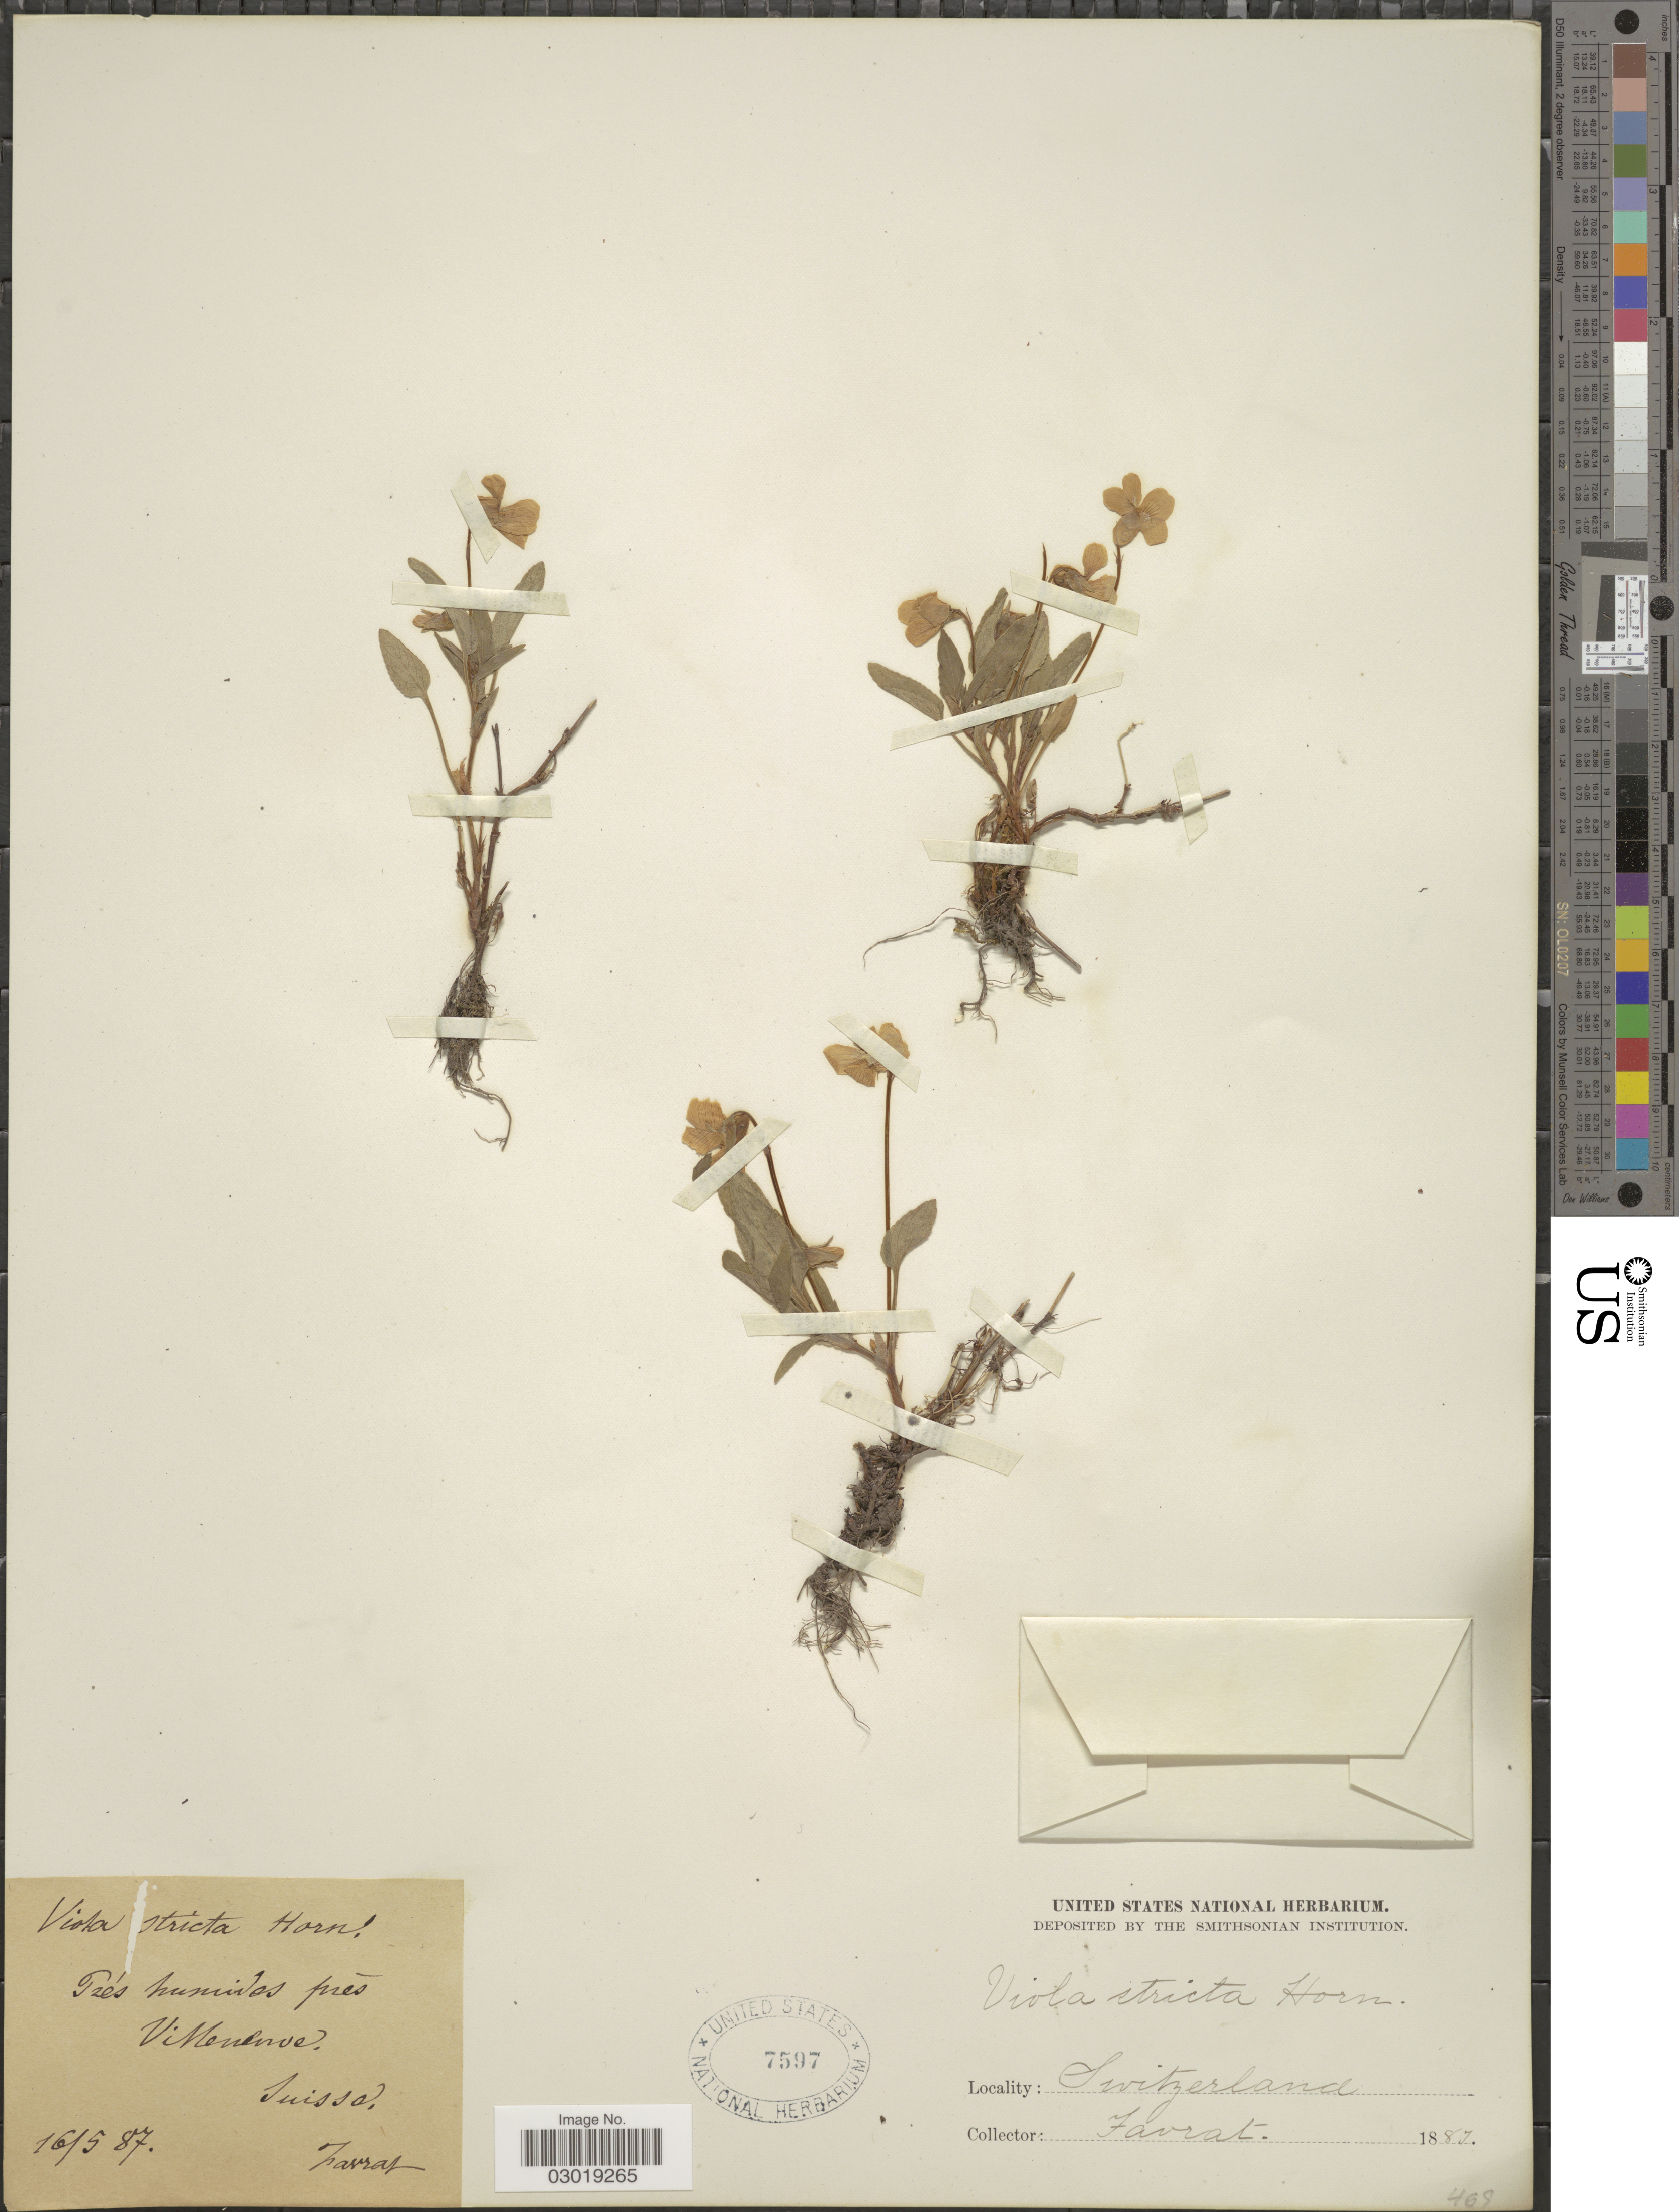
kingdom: Plantae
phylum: Tracheophyta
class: Magnoliopsida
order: Malpighiales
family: Violaceae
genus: Viola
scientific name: Viola stricta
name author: (Vent.) Poir.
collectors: L. Favrat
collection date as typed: Transcribed d/m/y: 16/5/87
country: Switzerland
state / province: Vaud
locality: Trés humides prés Villeneuve, Suisse.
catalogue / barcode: US 7597